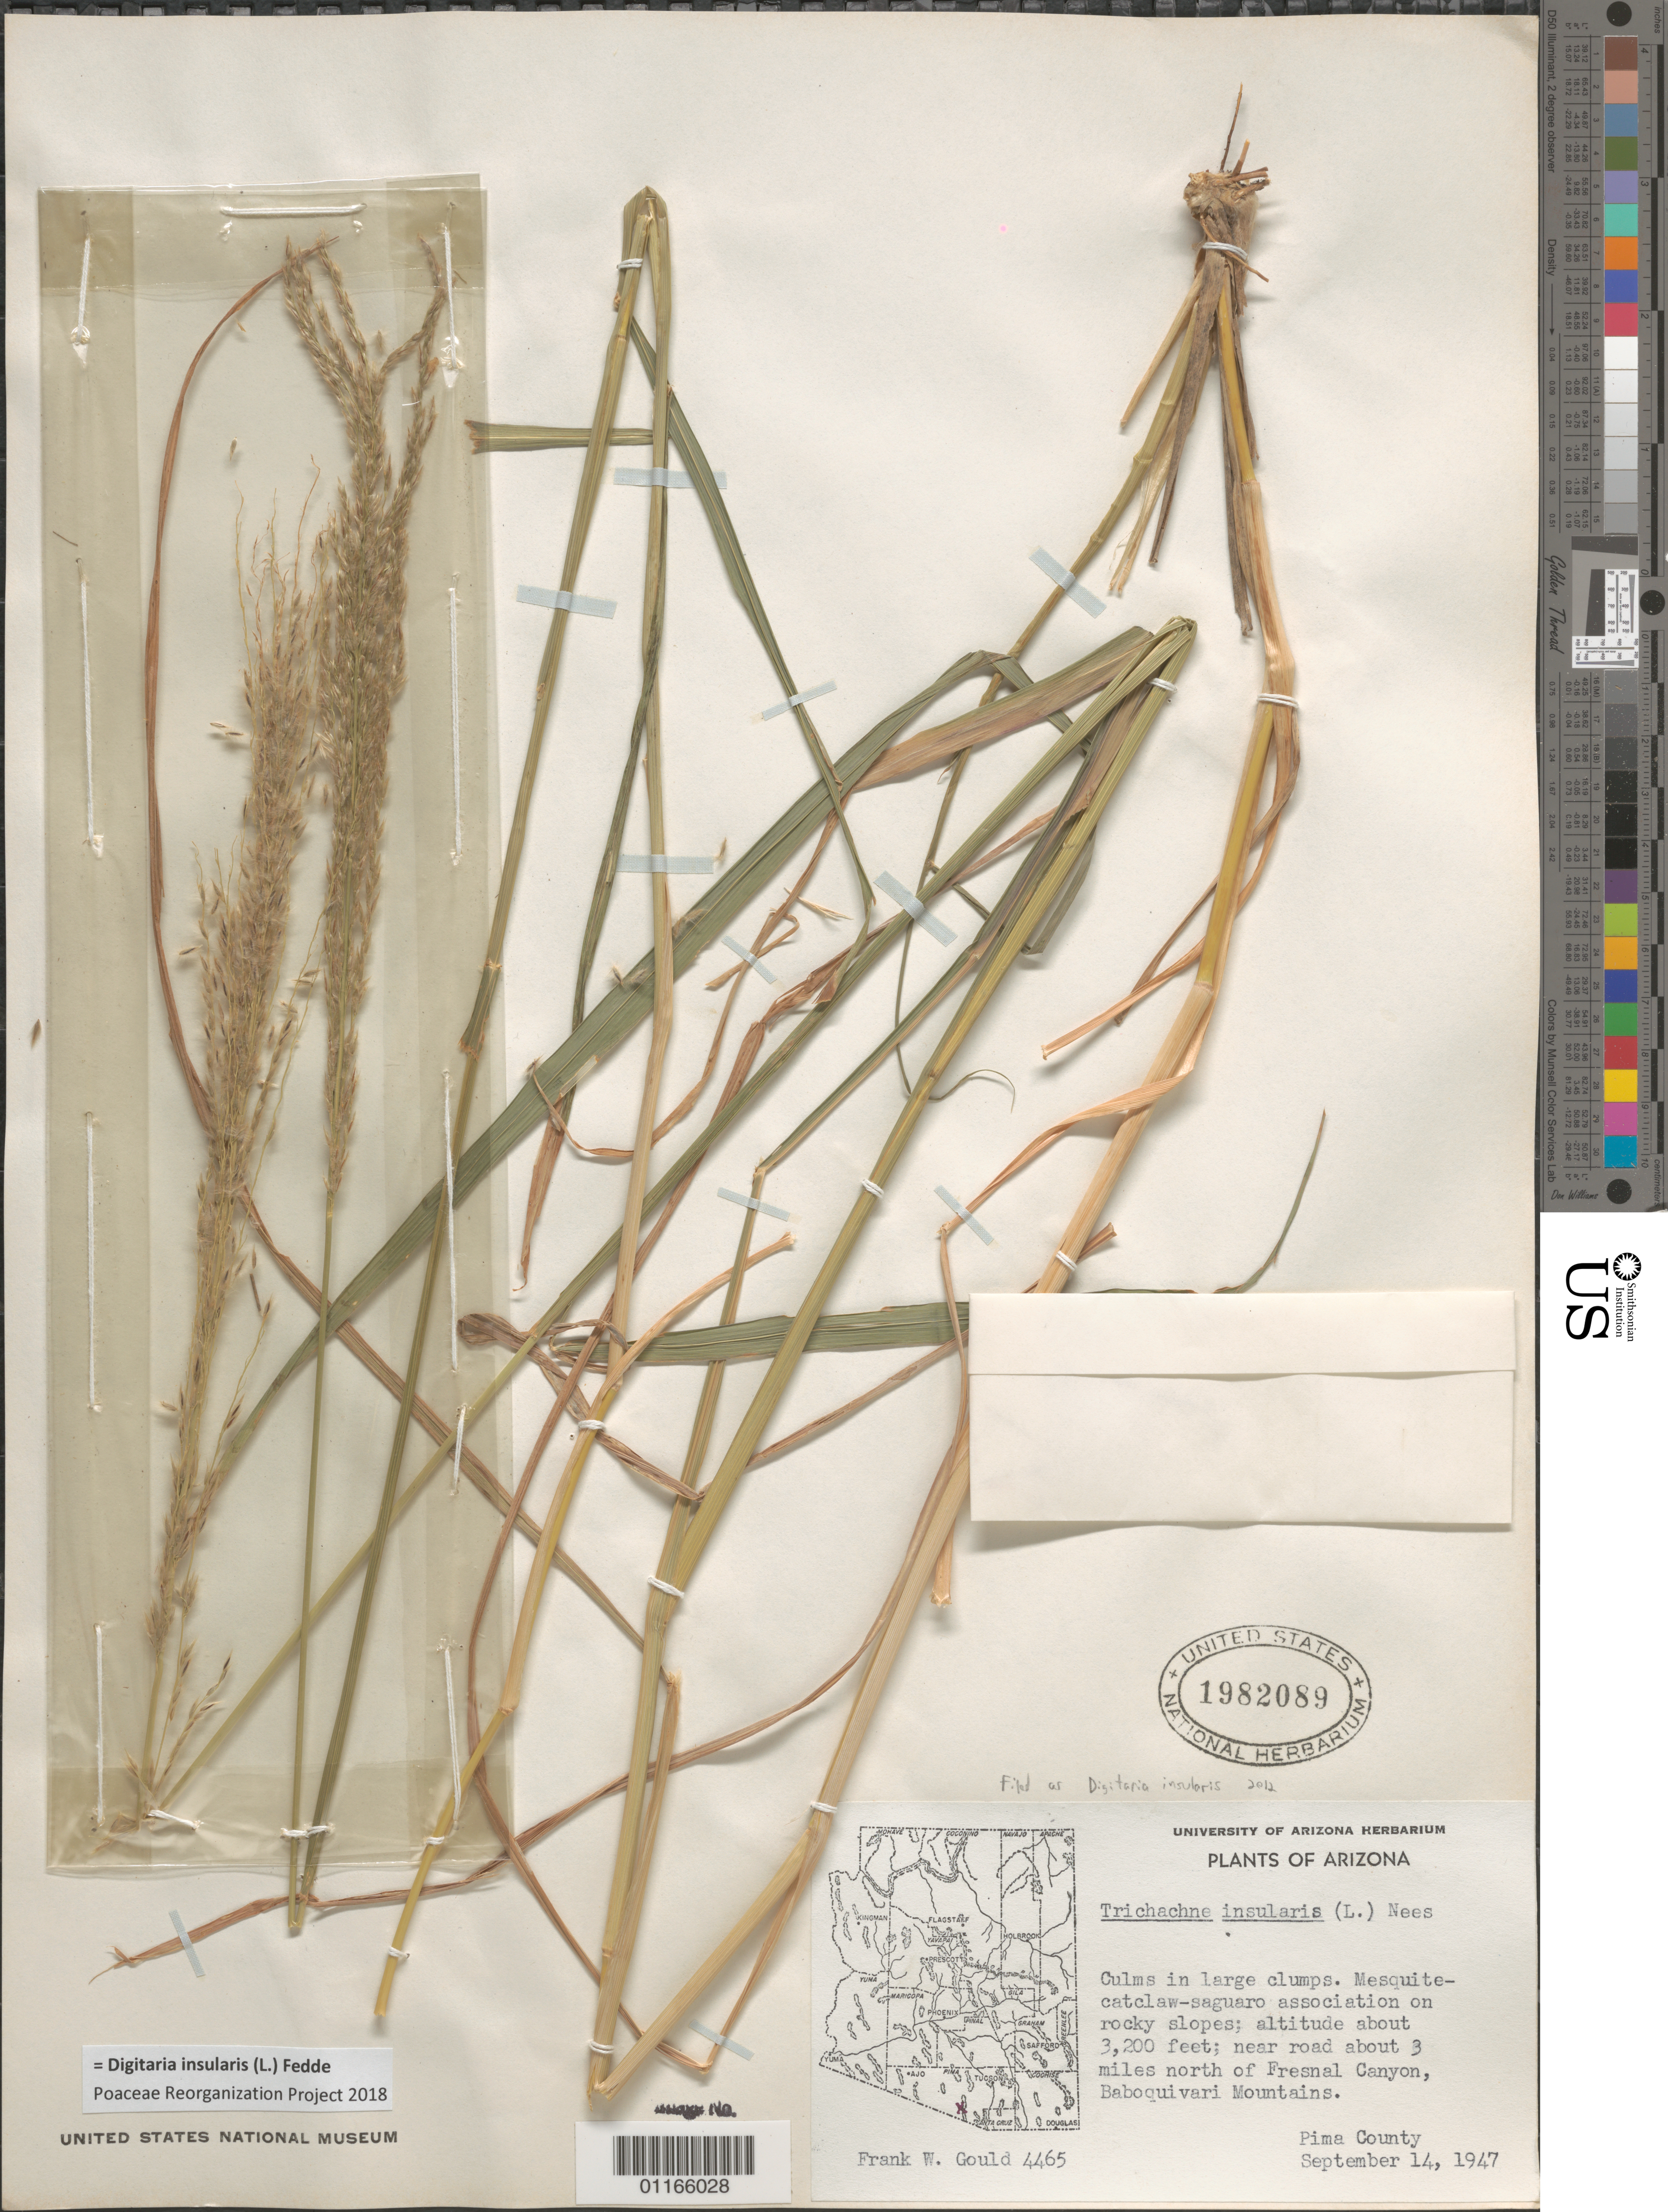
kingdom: Plantae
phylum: Tracheophyta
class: Liliopsida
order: Poales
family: Poaceae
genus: Digitaria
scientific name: Digitaria insularis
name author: (L.) Fedde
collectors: F. W. Gould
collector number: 4465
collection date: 1947-09-14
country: United States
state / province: Arizona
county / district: Pima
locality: Near road about 3 miles north of Fresnal Canyon, Baboquivari Mountains.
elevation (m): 975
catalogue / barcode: US 1982089